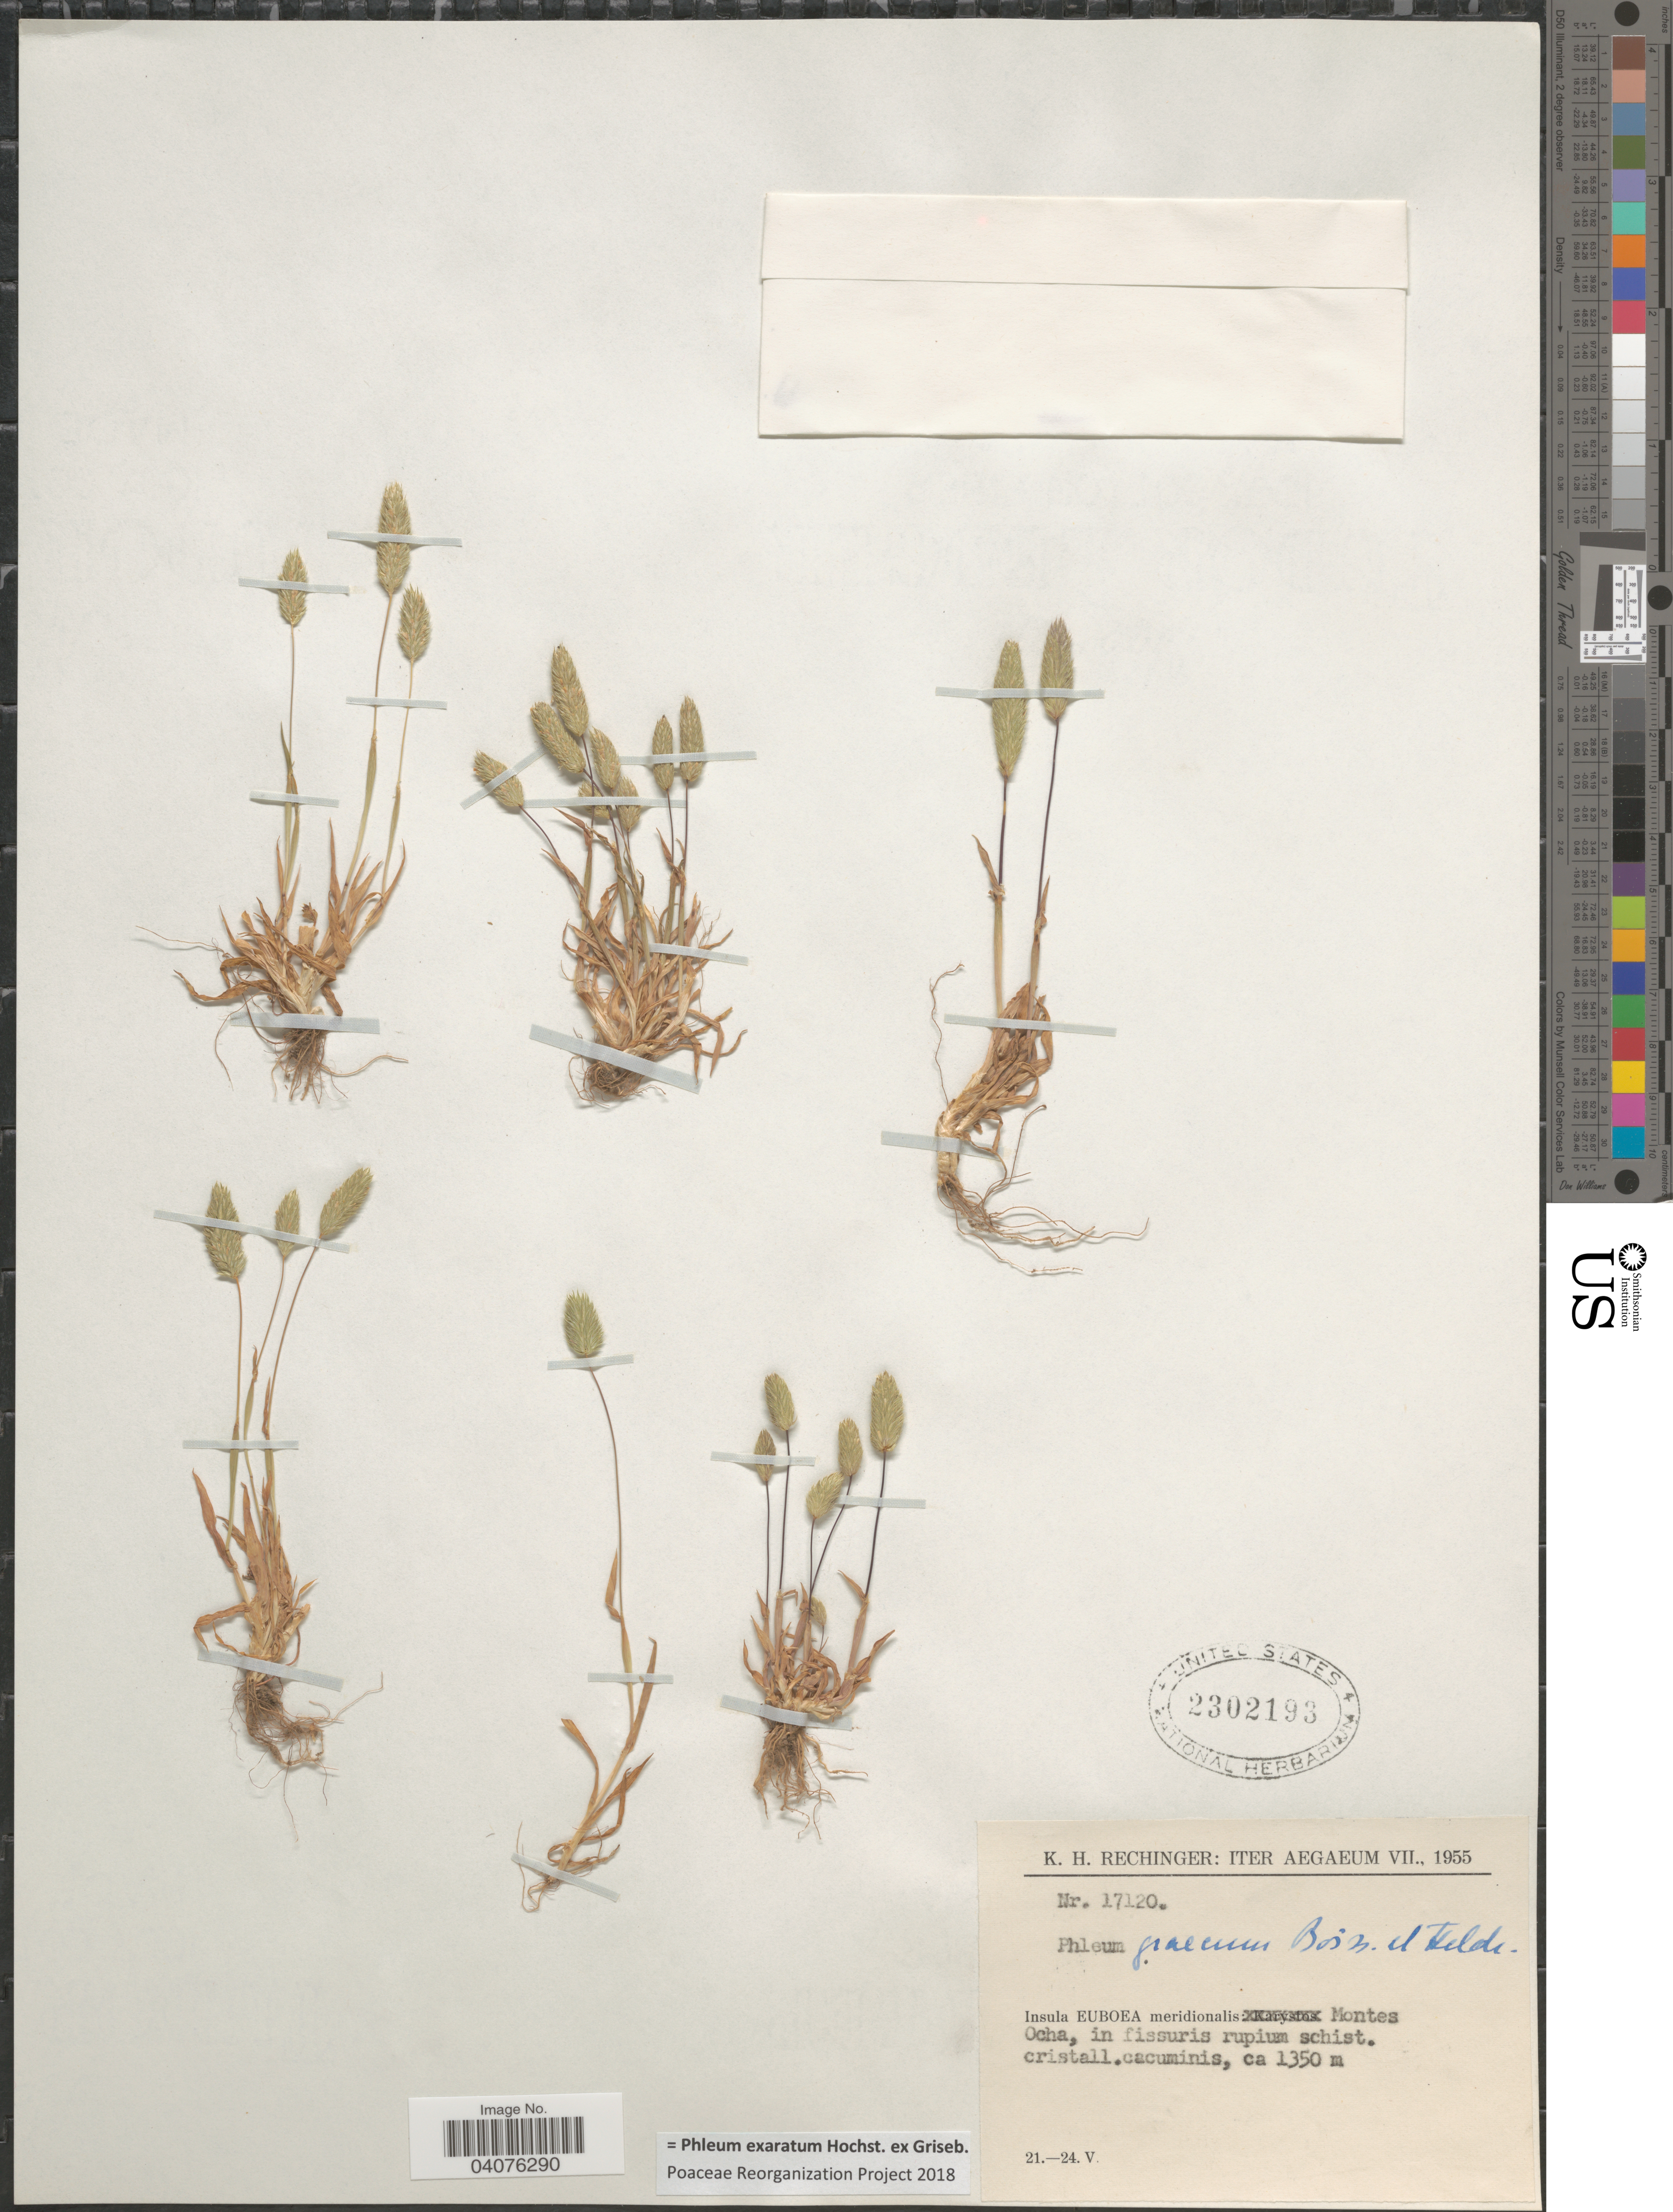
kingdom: Plantae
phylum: Tracheophyta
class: Liliopsida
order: Poales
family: Poaceae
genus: Phleum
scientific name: Phleum exaratum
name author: Hochst. ex Griseb.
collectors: K. H. Rechinger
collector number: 17120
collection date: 1955-05-21/1955-05-24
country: Greece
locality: Iter Aegaeum VII., 1955. Insula EUBOEA meridionalis: Montes Ocha, in fissuris rupium schist.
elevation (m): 1350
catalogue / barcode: US 2302193